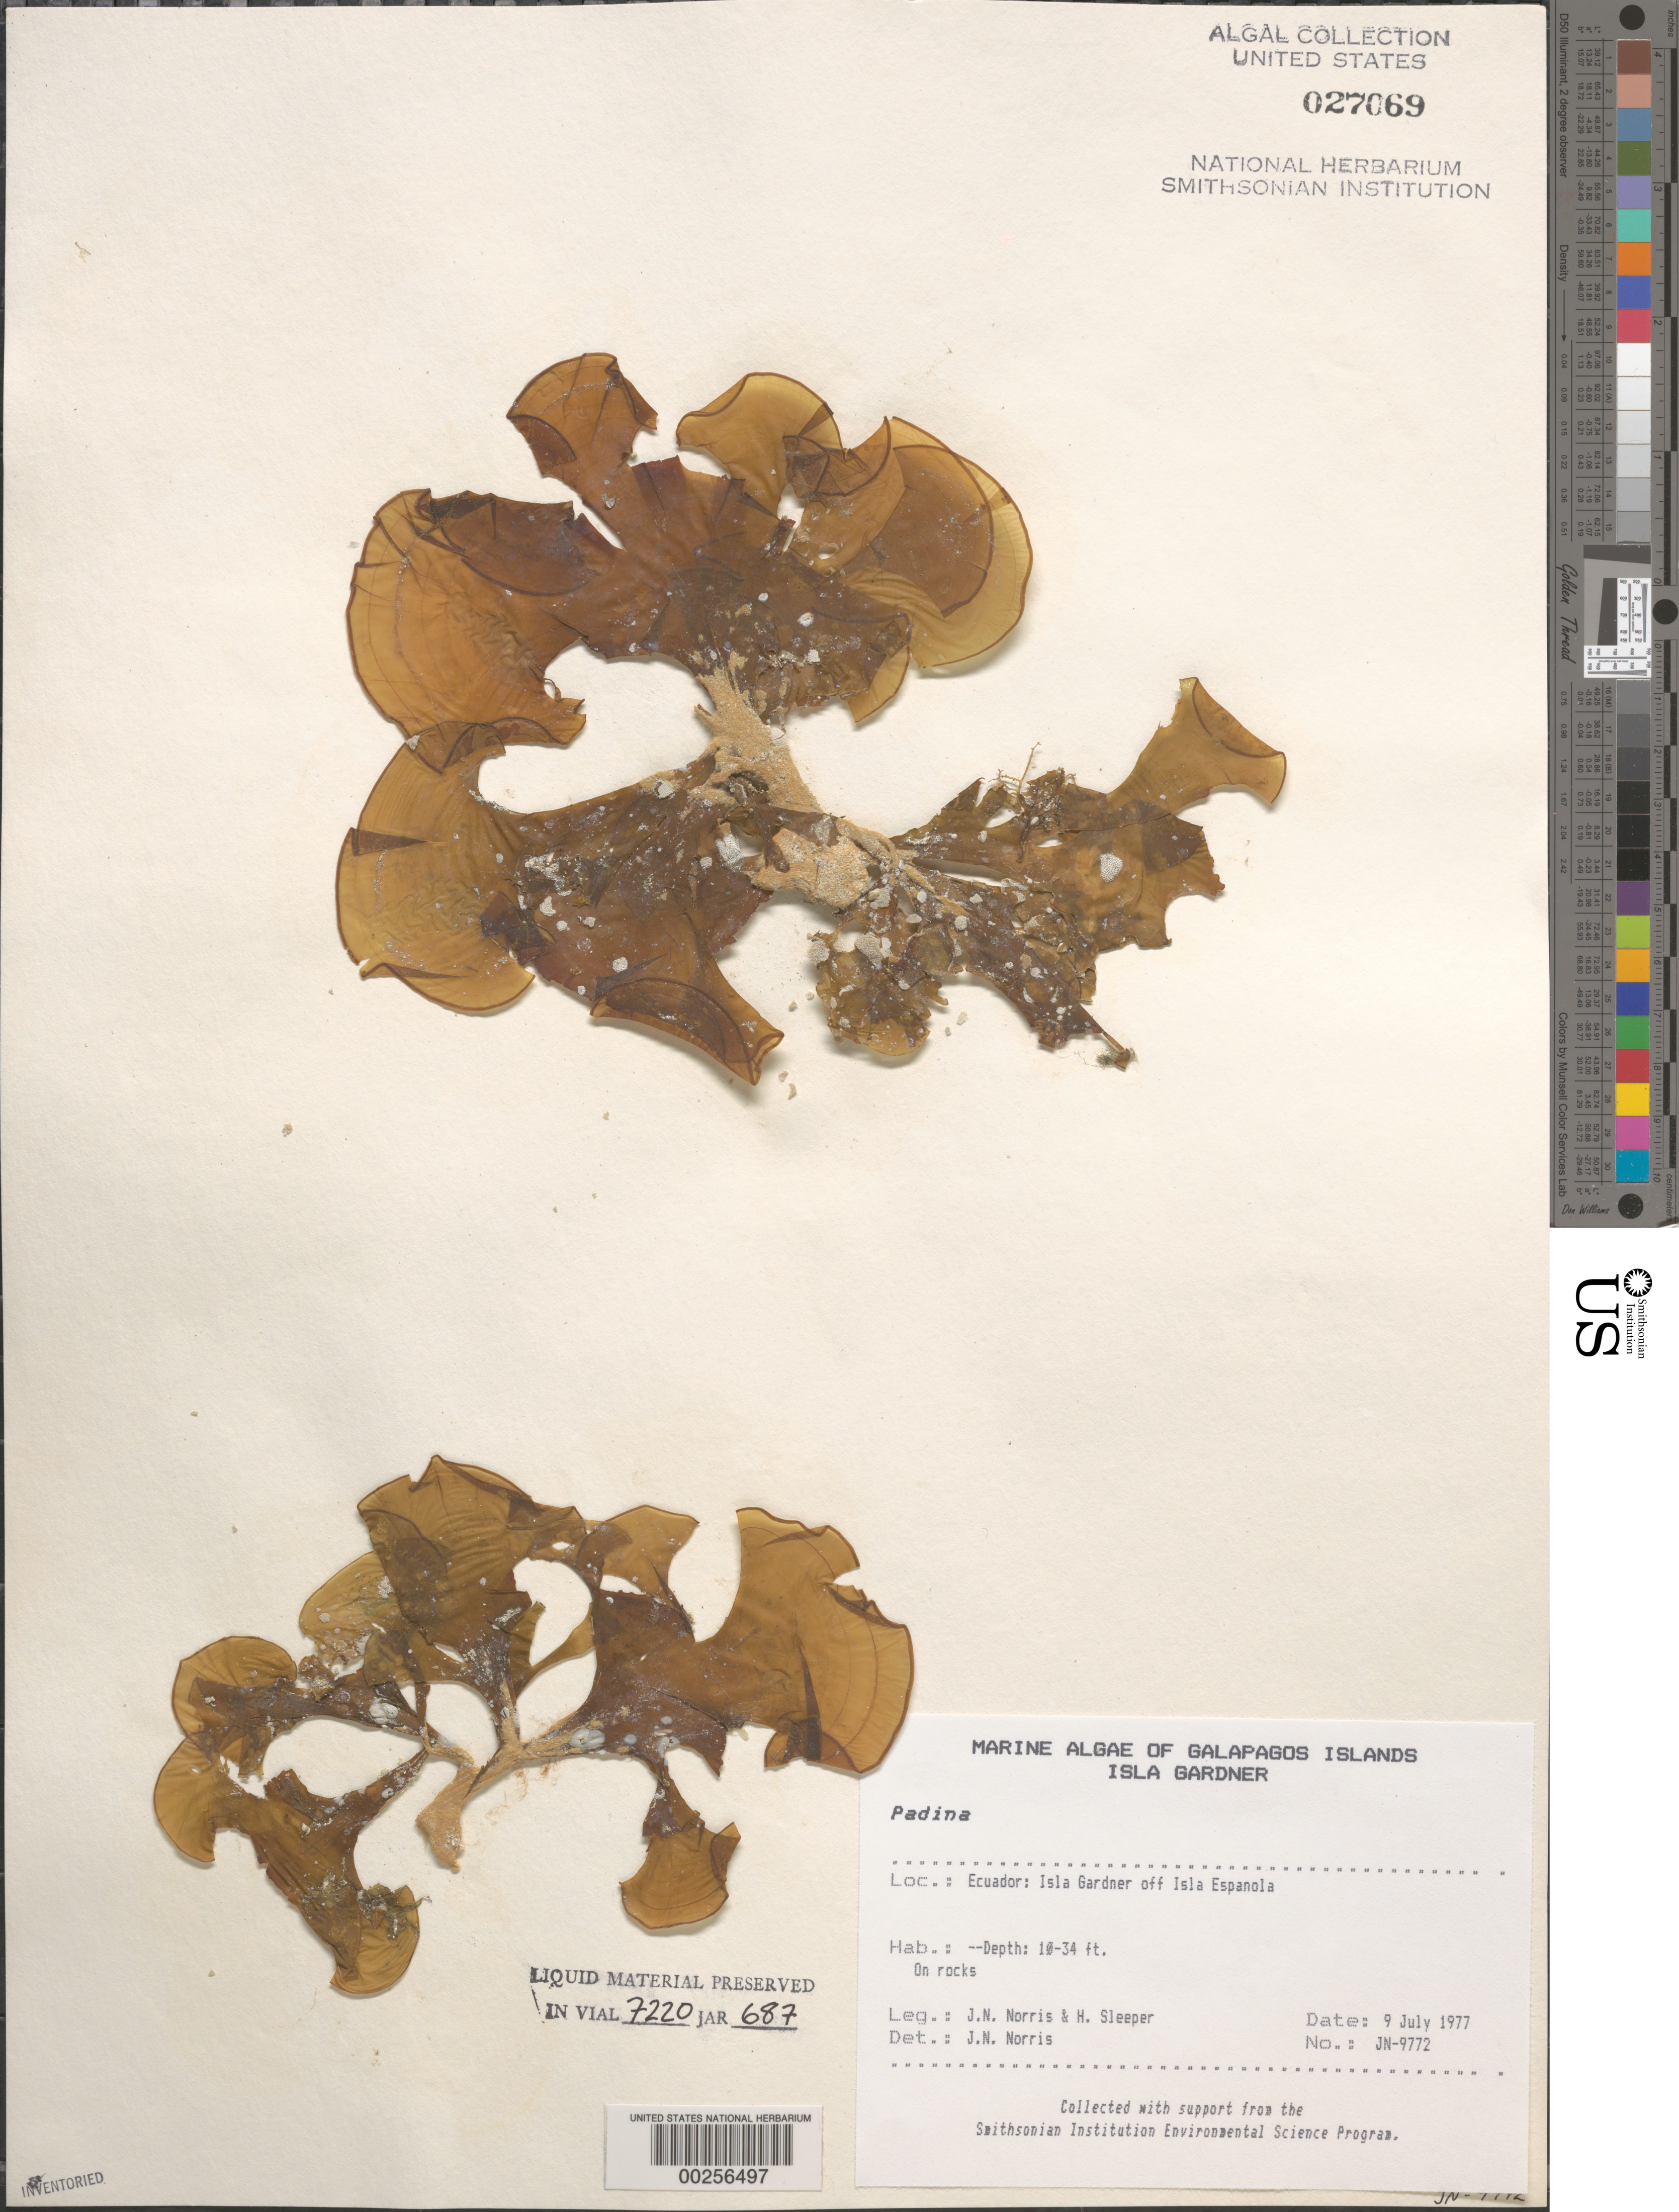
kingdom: Chromista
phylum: Ochrophyta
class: Phaeophyceae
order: Dictyotales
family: Dictyotaceae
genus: Padina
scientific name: Padina sp.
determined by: Norris, James N.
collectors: J. N. Norris & H. Sleeper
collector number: JN-9772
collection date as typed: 09 Jul 1977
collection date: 1977-07-09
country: Ecuador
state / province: Colón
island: Gardner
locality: Off Isla Española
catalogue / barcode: US 27069